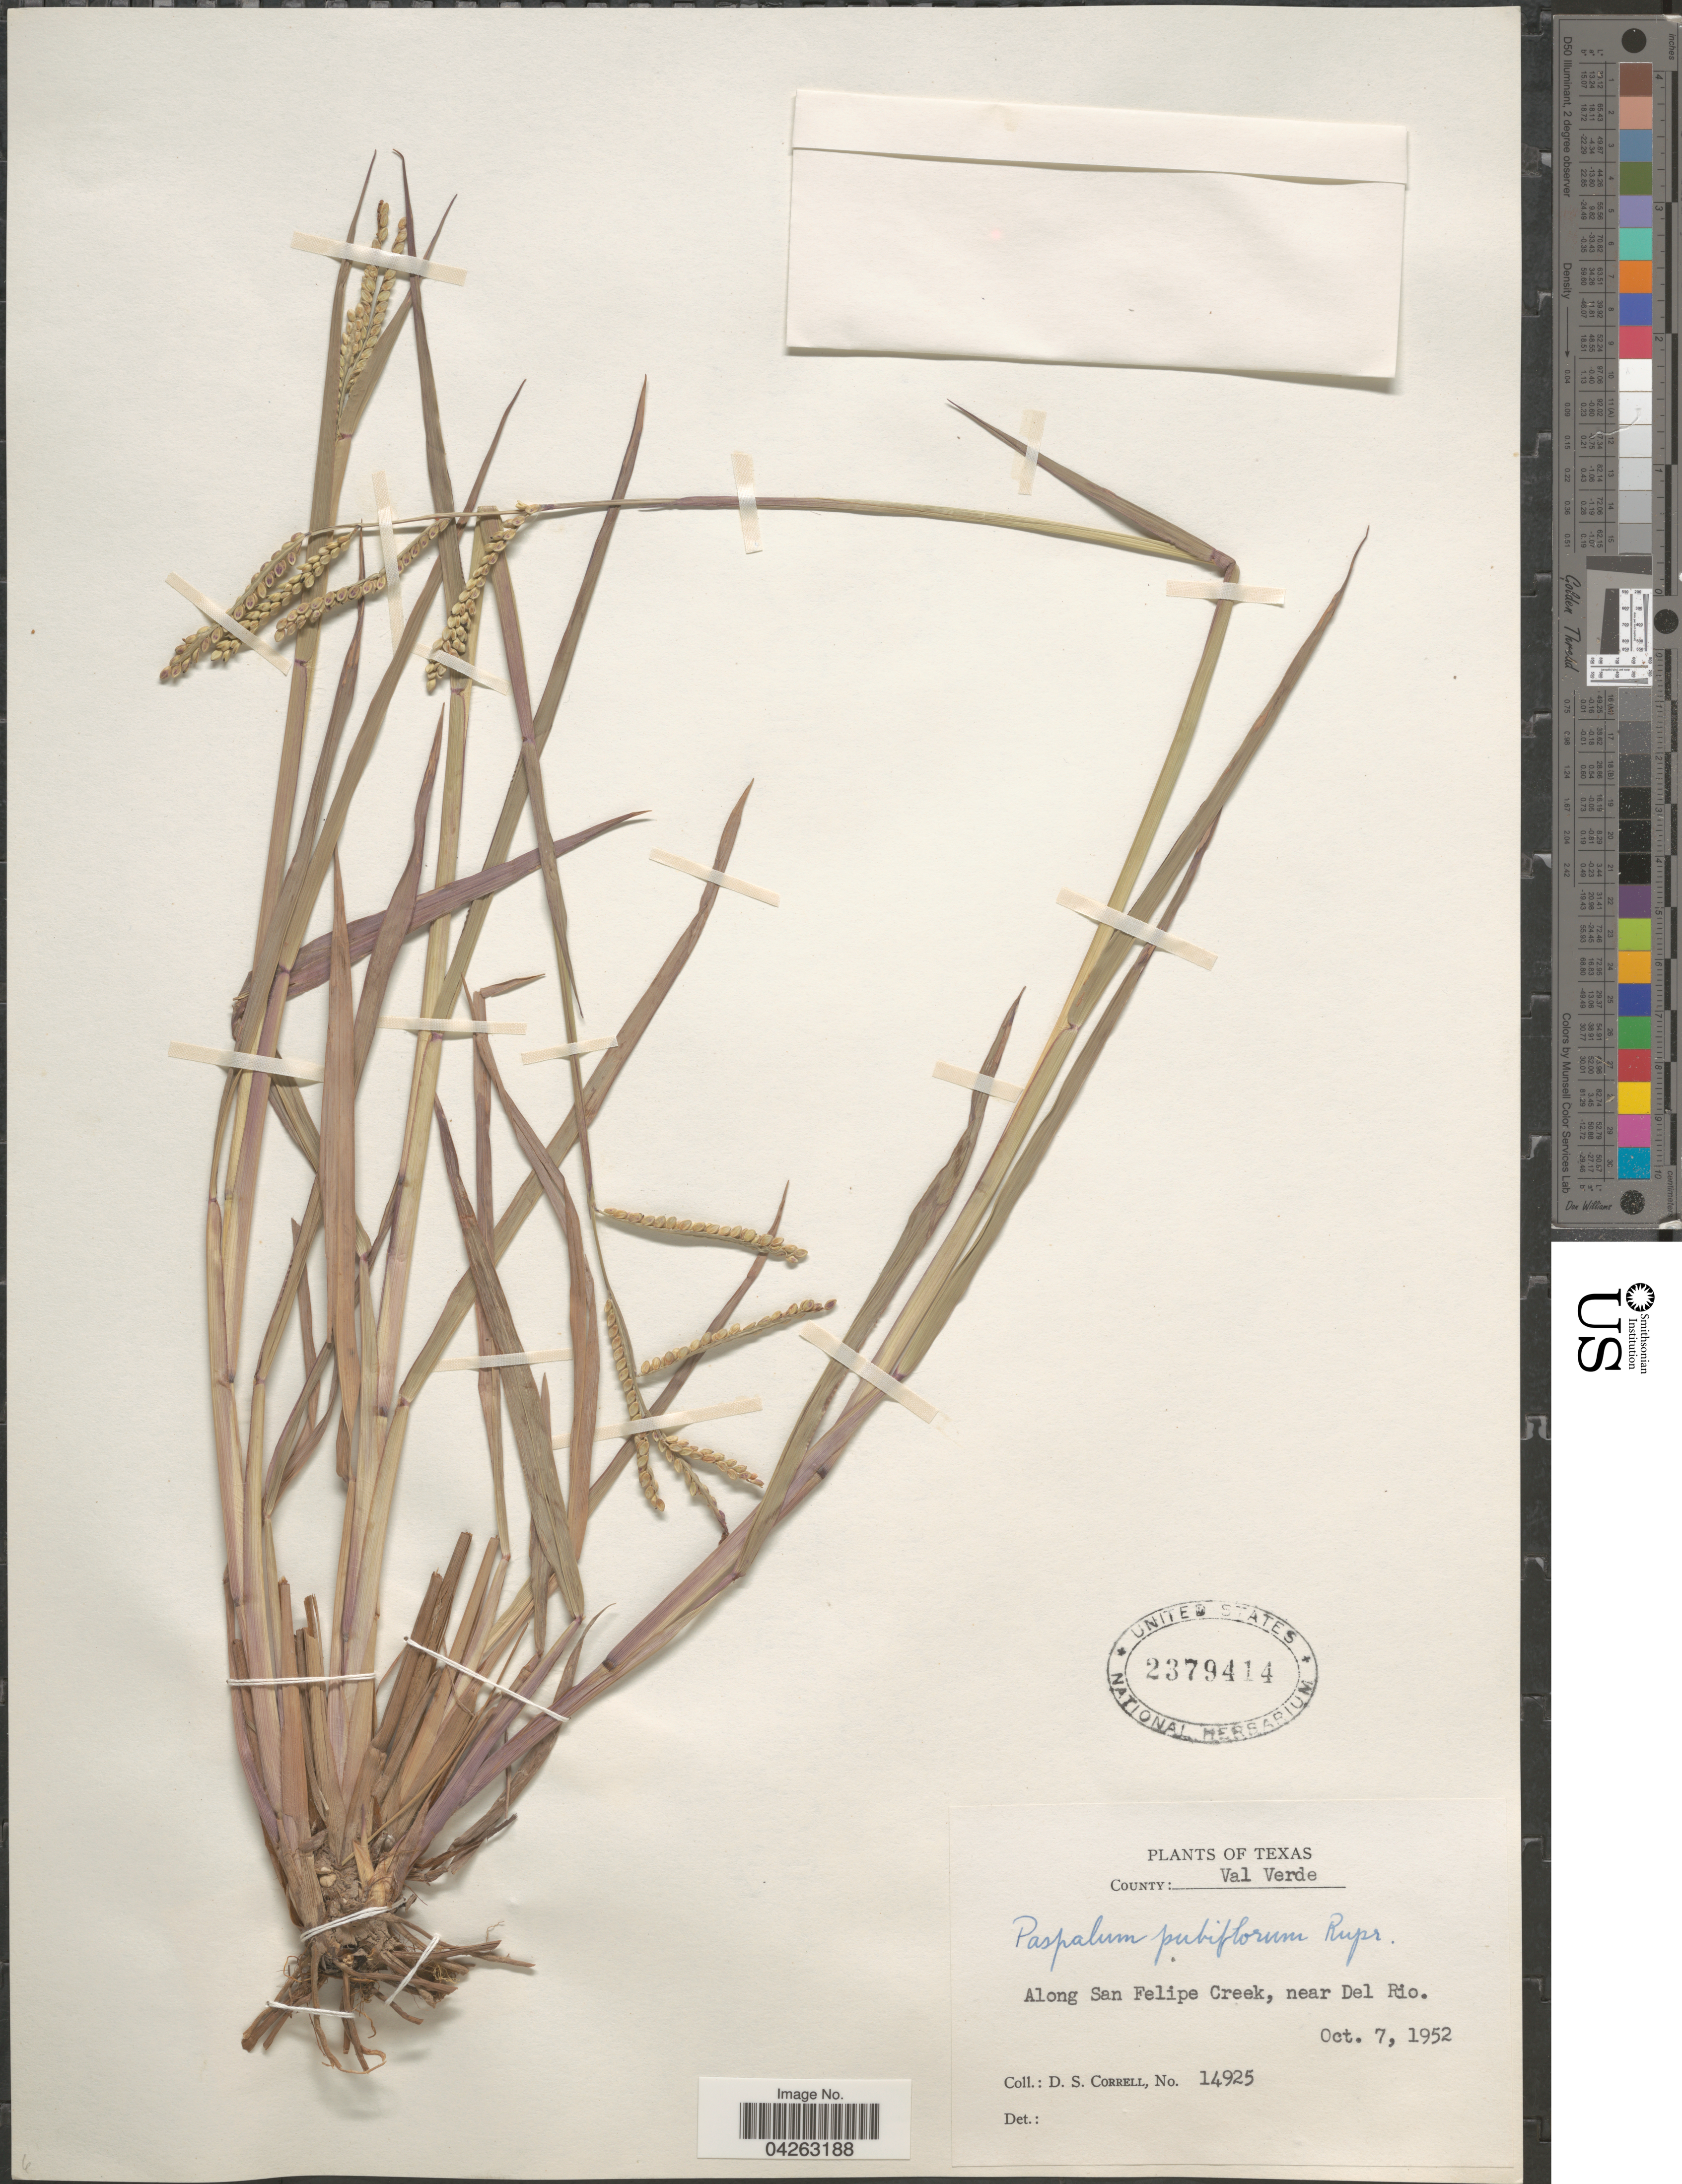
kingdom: Plantae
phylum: Tracheophyta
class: Liliopsida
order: Poales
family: Poaceae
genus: Paspalum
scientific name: Paspalum pubiflorum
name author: Rupr. ex E. Fourn.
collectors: D. S. Correll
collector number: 14925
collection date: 1952-10-07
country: United States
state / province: Texas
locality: County: Val Verde. Along San Felipe Creek, near Del Rio.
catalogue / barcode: US 2379414